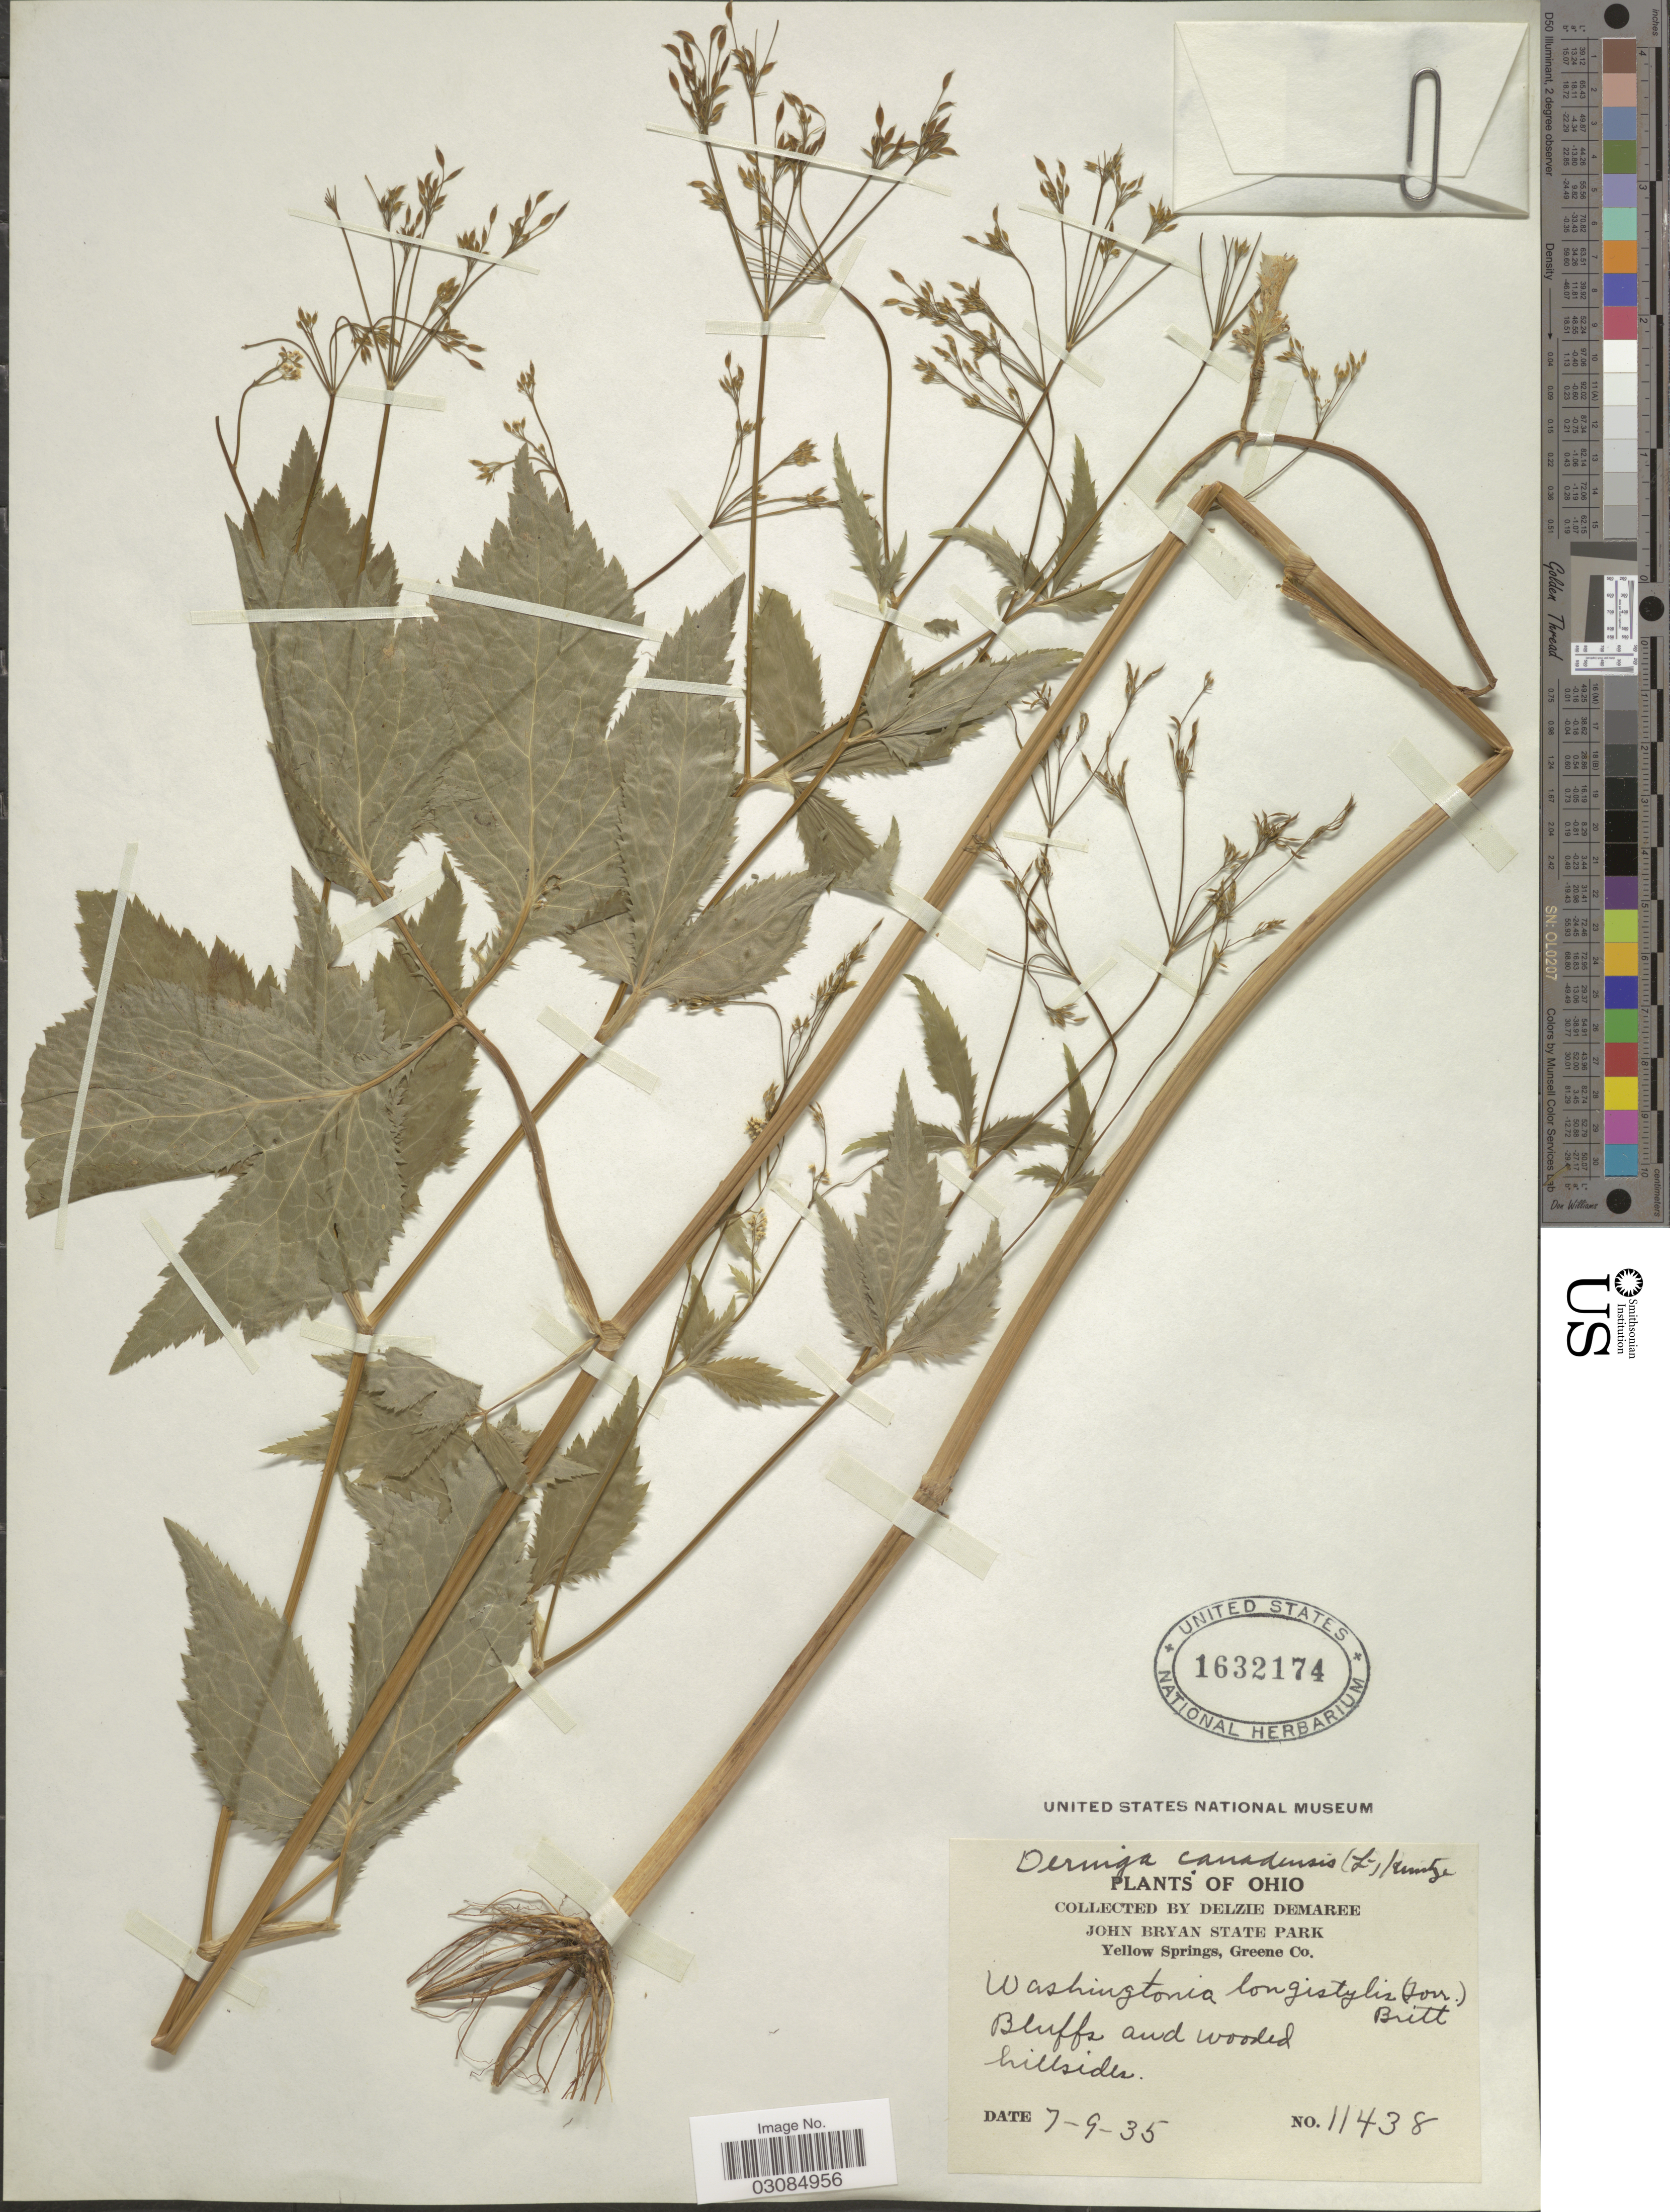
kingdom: Plantae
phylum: Tracheophyta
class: Magnoliopsida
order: Apiales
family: Apiaceae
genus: Cryptotaenia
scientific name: Cryptotaenia canadensis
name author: (L.) DC.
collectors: D. Demaree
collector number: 11438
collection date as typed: Transcribed d/m/y: 9/7/35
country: United States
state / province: Ohio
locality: John Bryan State Park. Yellow Springs, Greene Co. Bluffs and wooded hillside.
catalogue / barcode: US 1632174